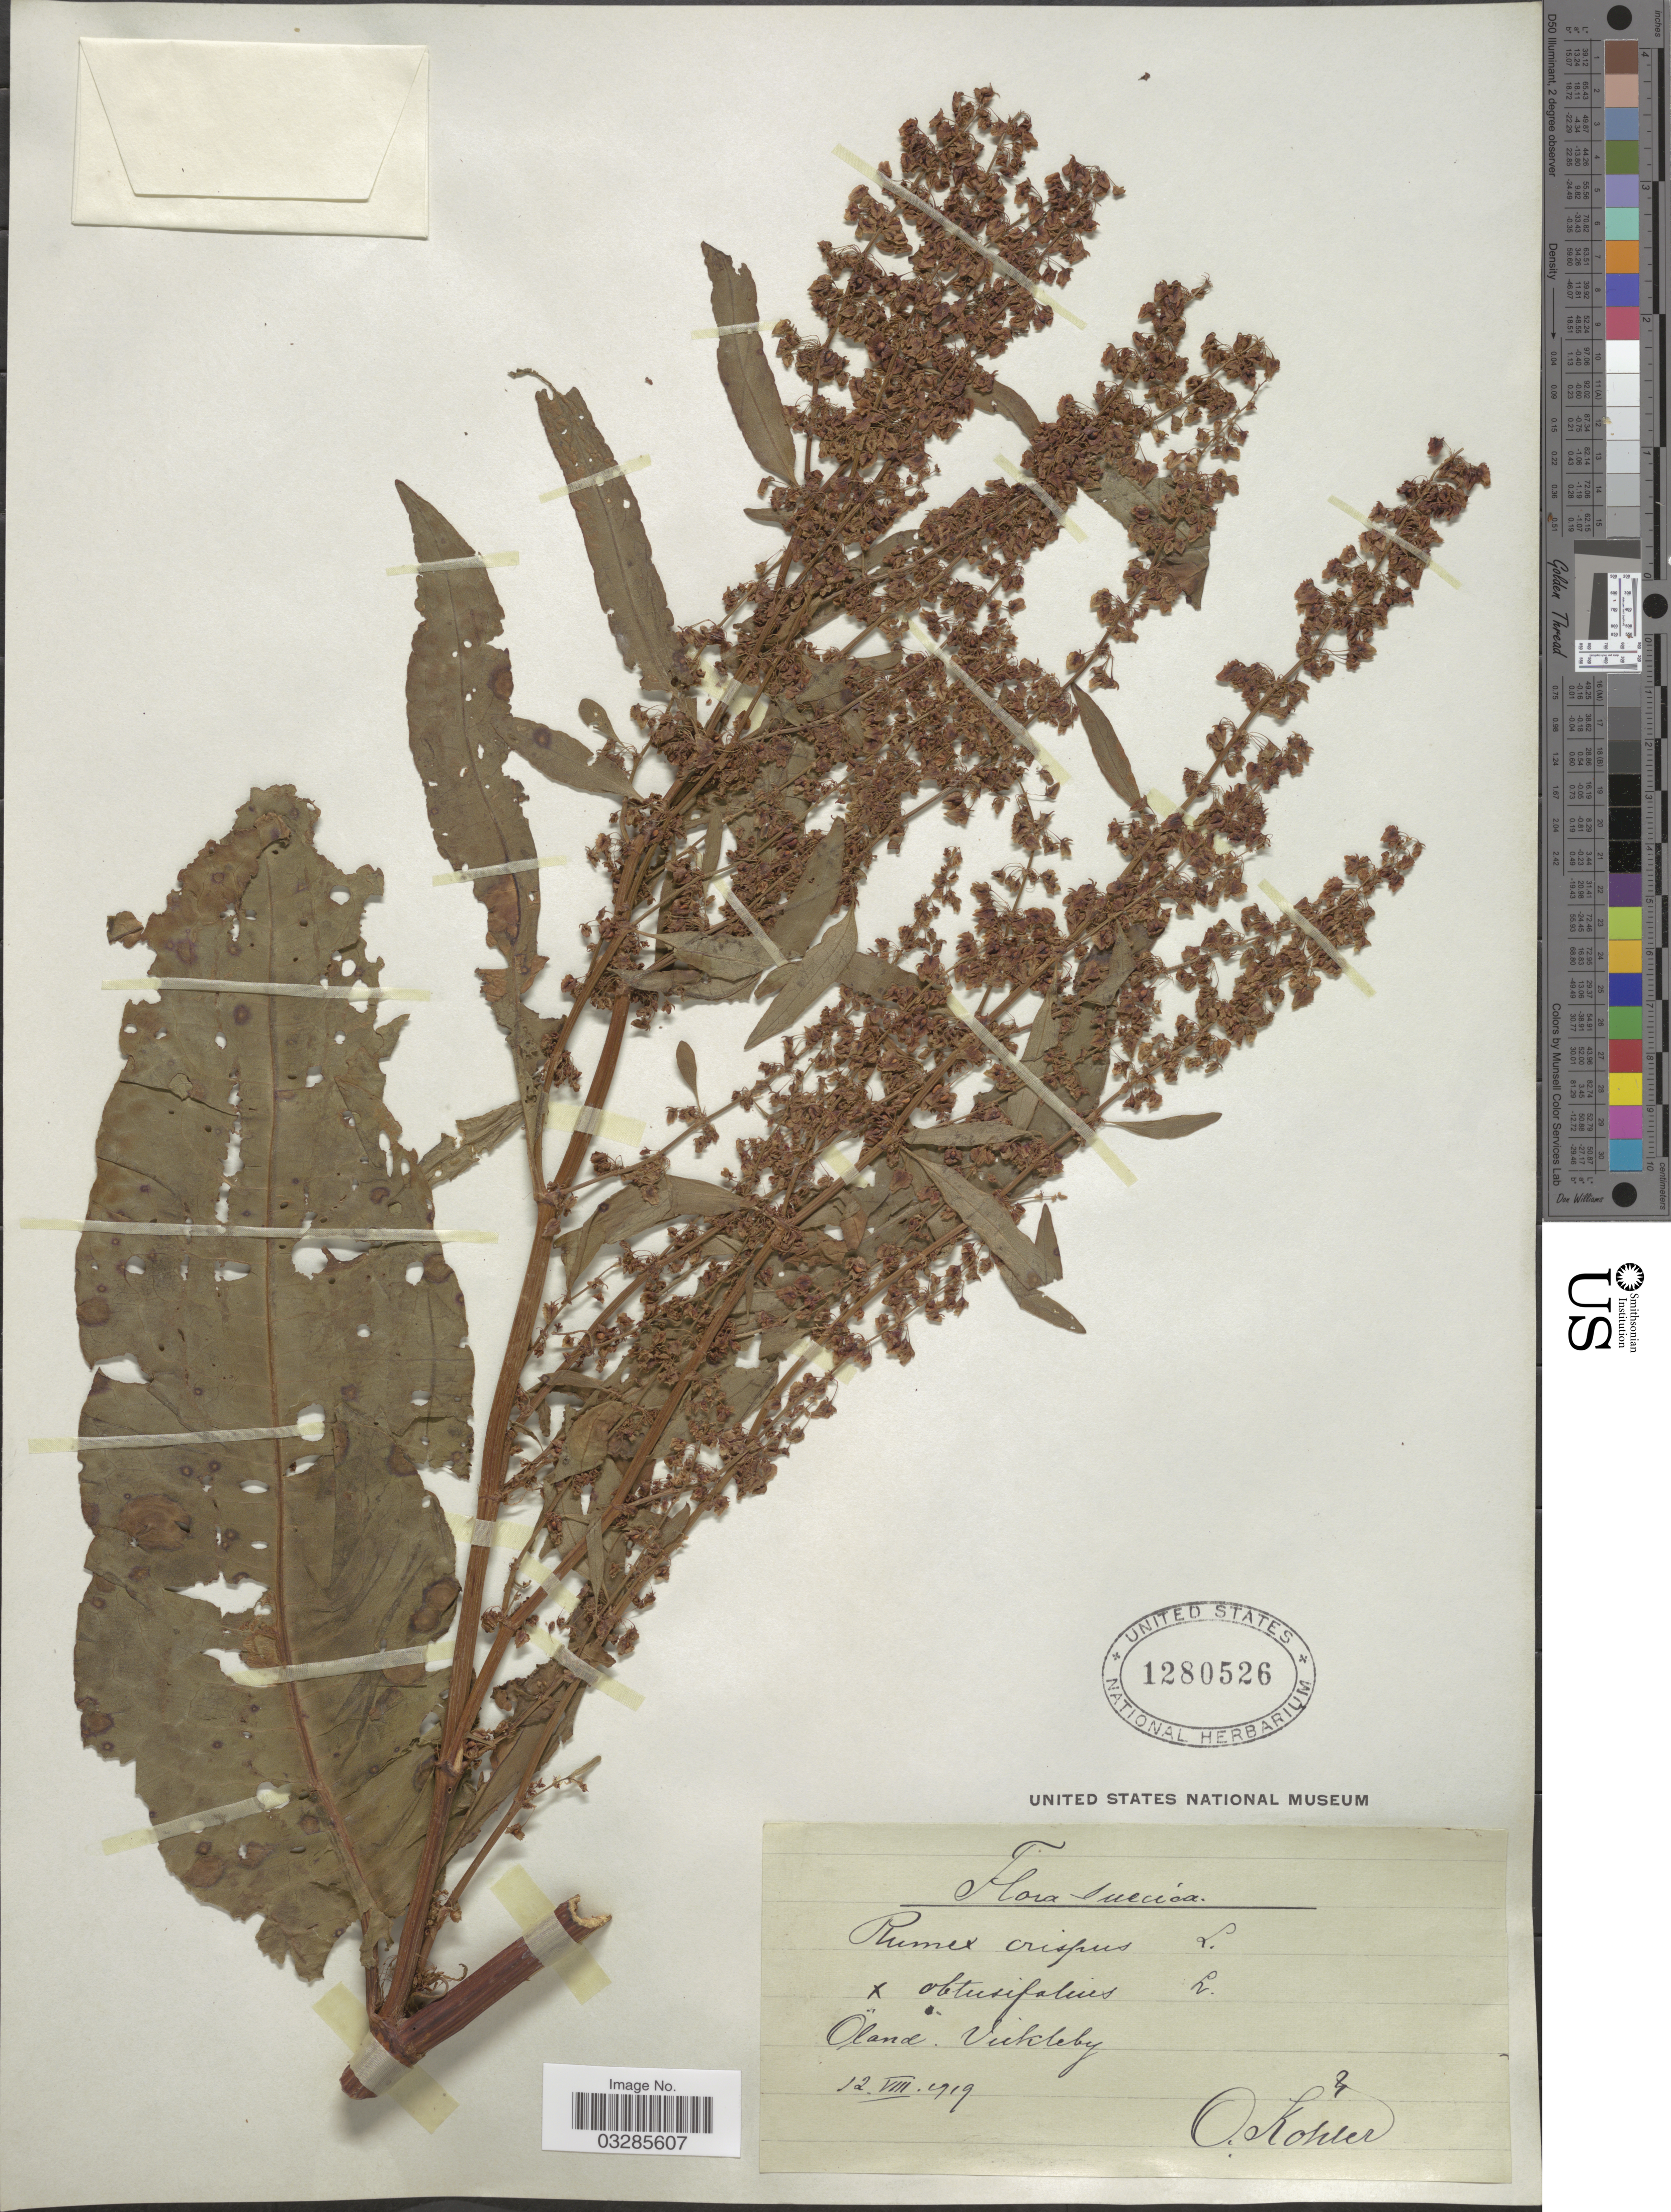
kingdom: Plantae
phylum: Tracheophyta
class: Magnoliopsida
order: Caryophyllales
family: Polygonaceae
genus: Rumex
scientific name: Rumex crispus x R. obtusifolius L.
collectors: O. Köhler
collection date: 1919-08-12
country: Sweden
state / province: Kalmar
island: Oland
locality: Suecica. Öland. Vickleby.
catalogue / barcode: US 1280526